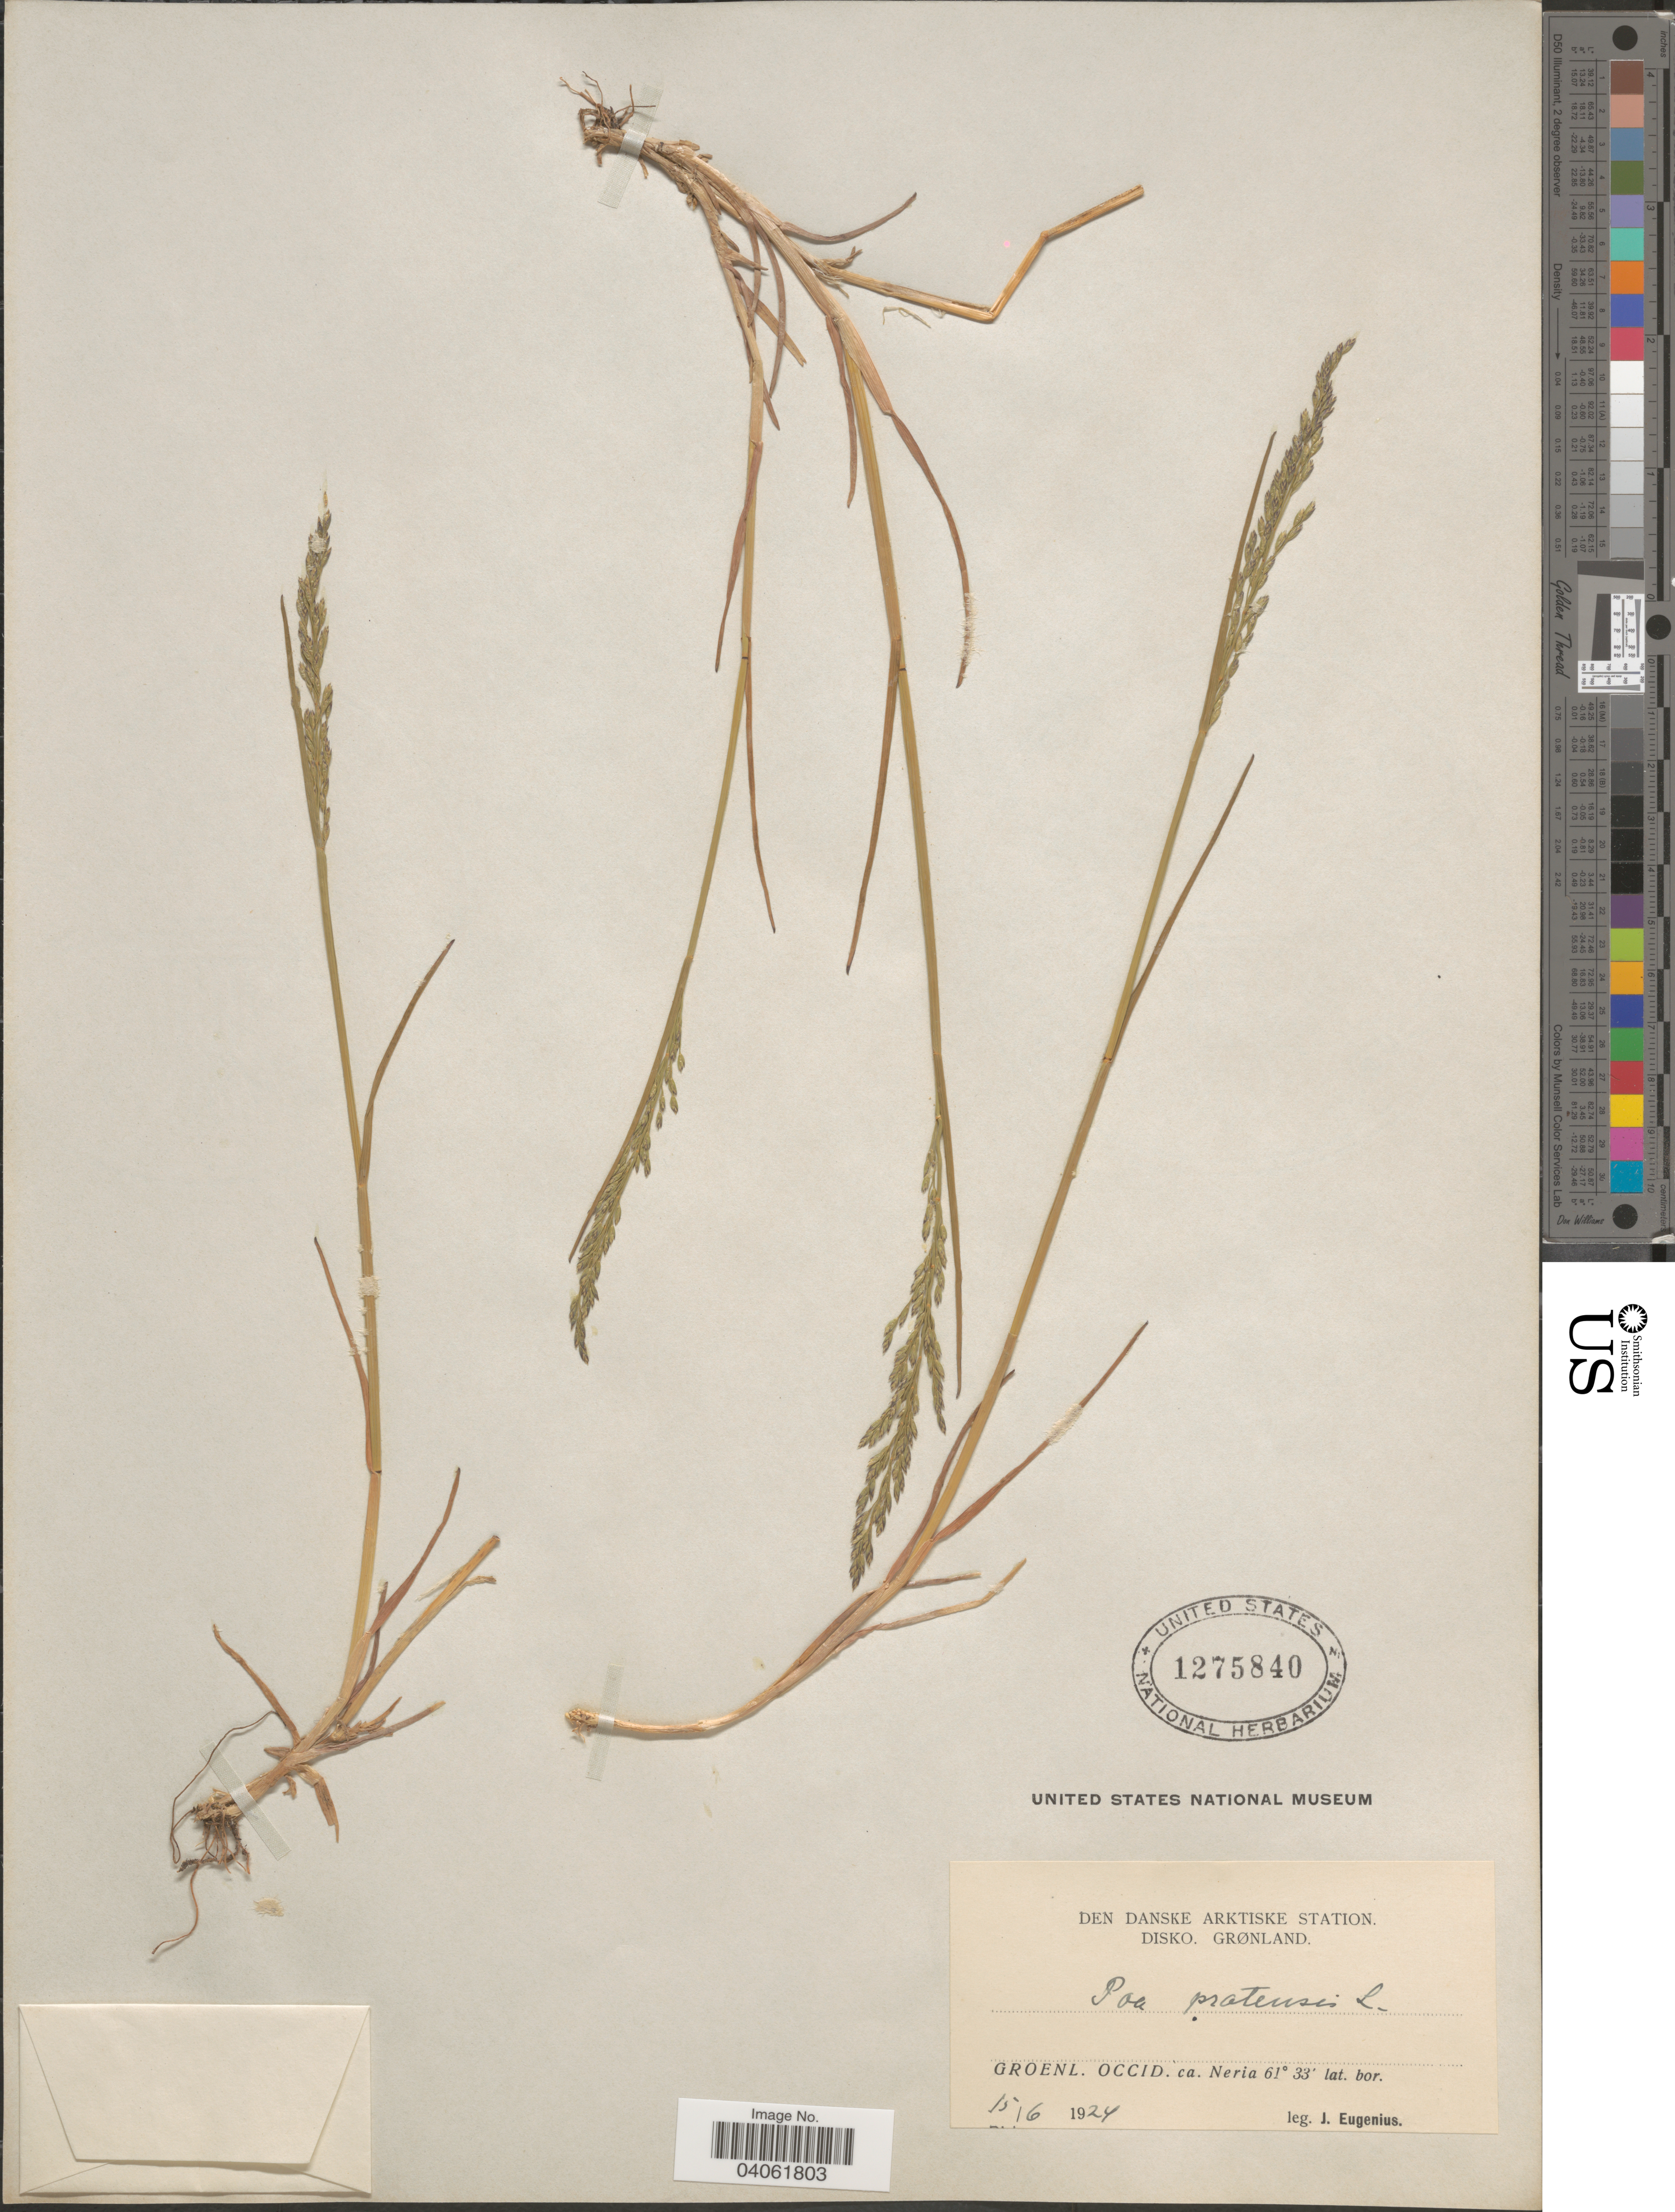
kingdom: Plantae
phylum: Tracheophyta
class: Liliopsida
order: Poales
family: Poaceae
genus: Poa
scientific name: Poa pratensis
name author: L.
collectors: J. Eugenius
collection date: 1924-06-15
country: Greenland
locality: Den Danske Arktiske Station. Disko. Grønland. Groenl. Occid. ca. Neria.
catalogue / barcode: US 1275840